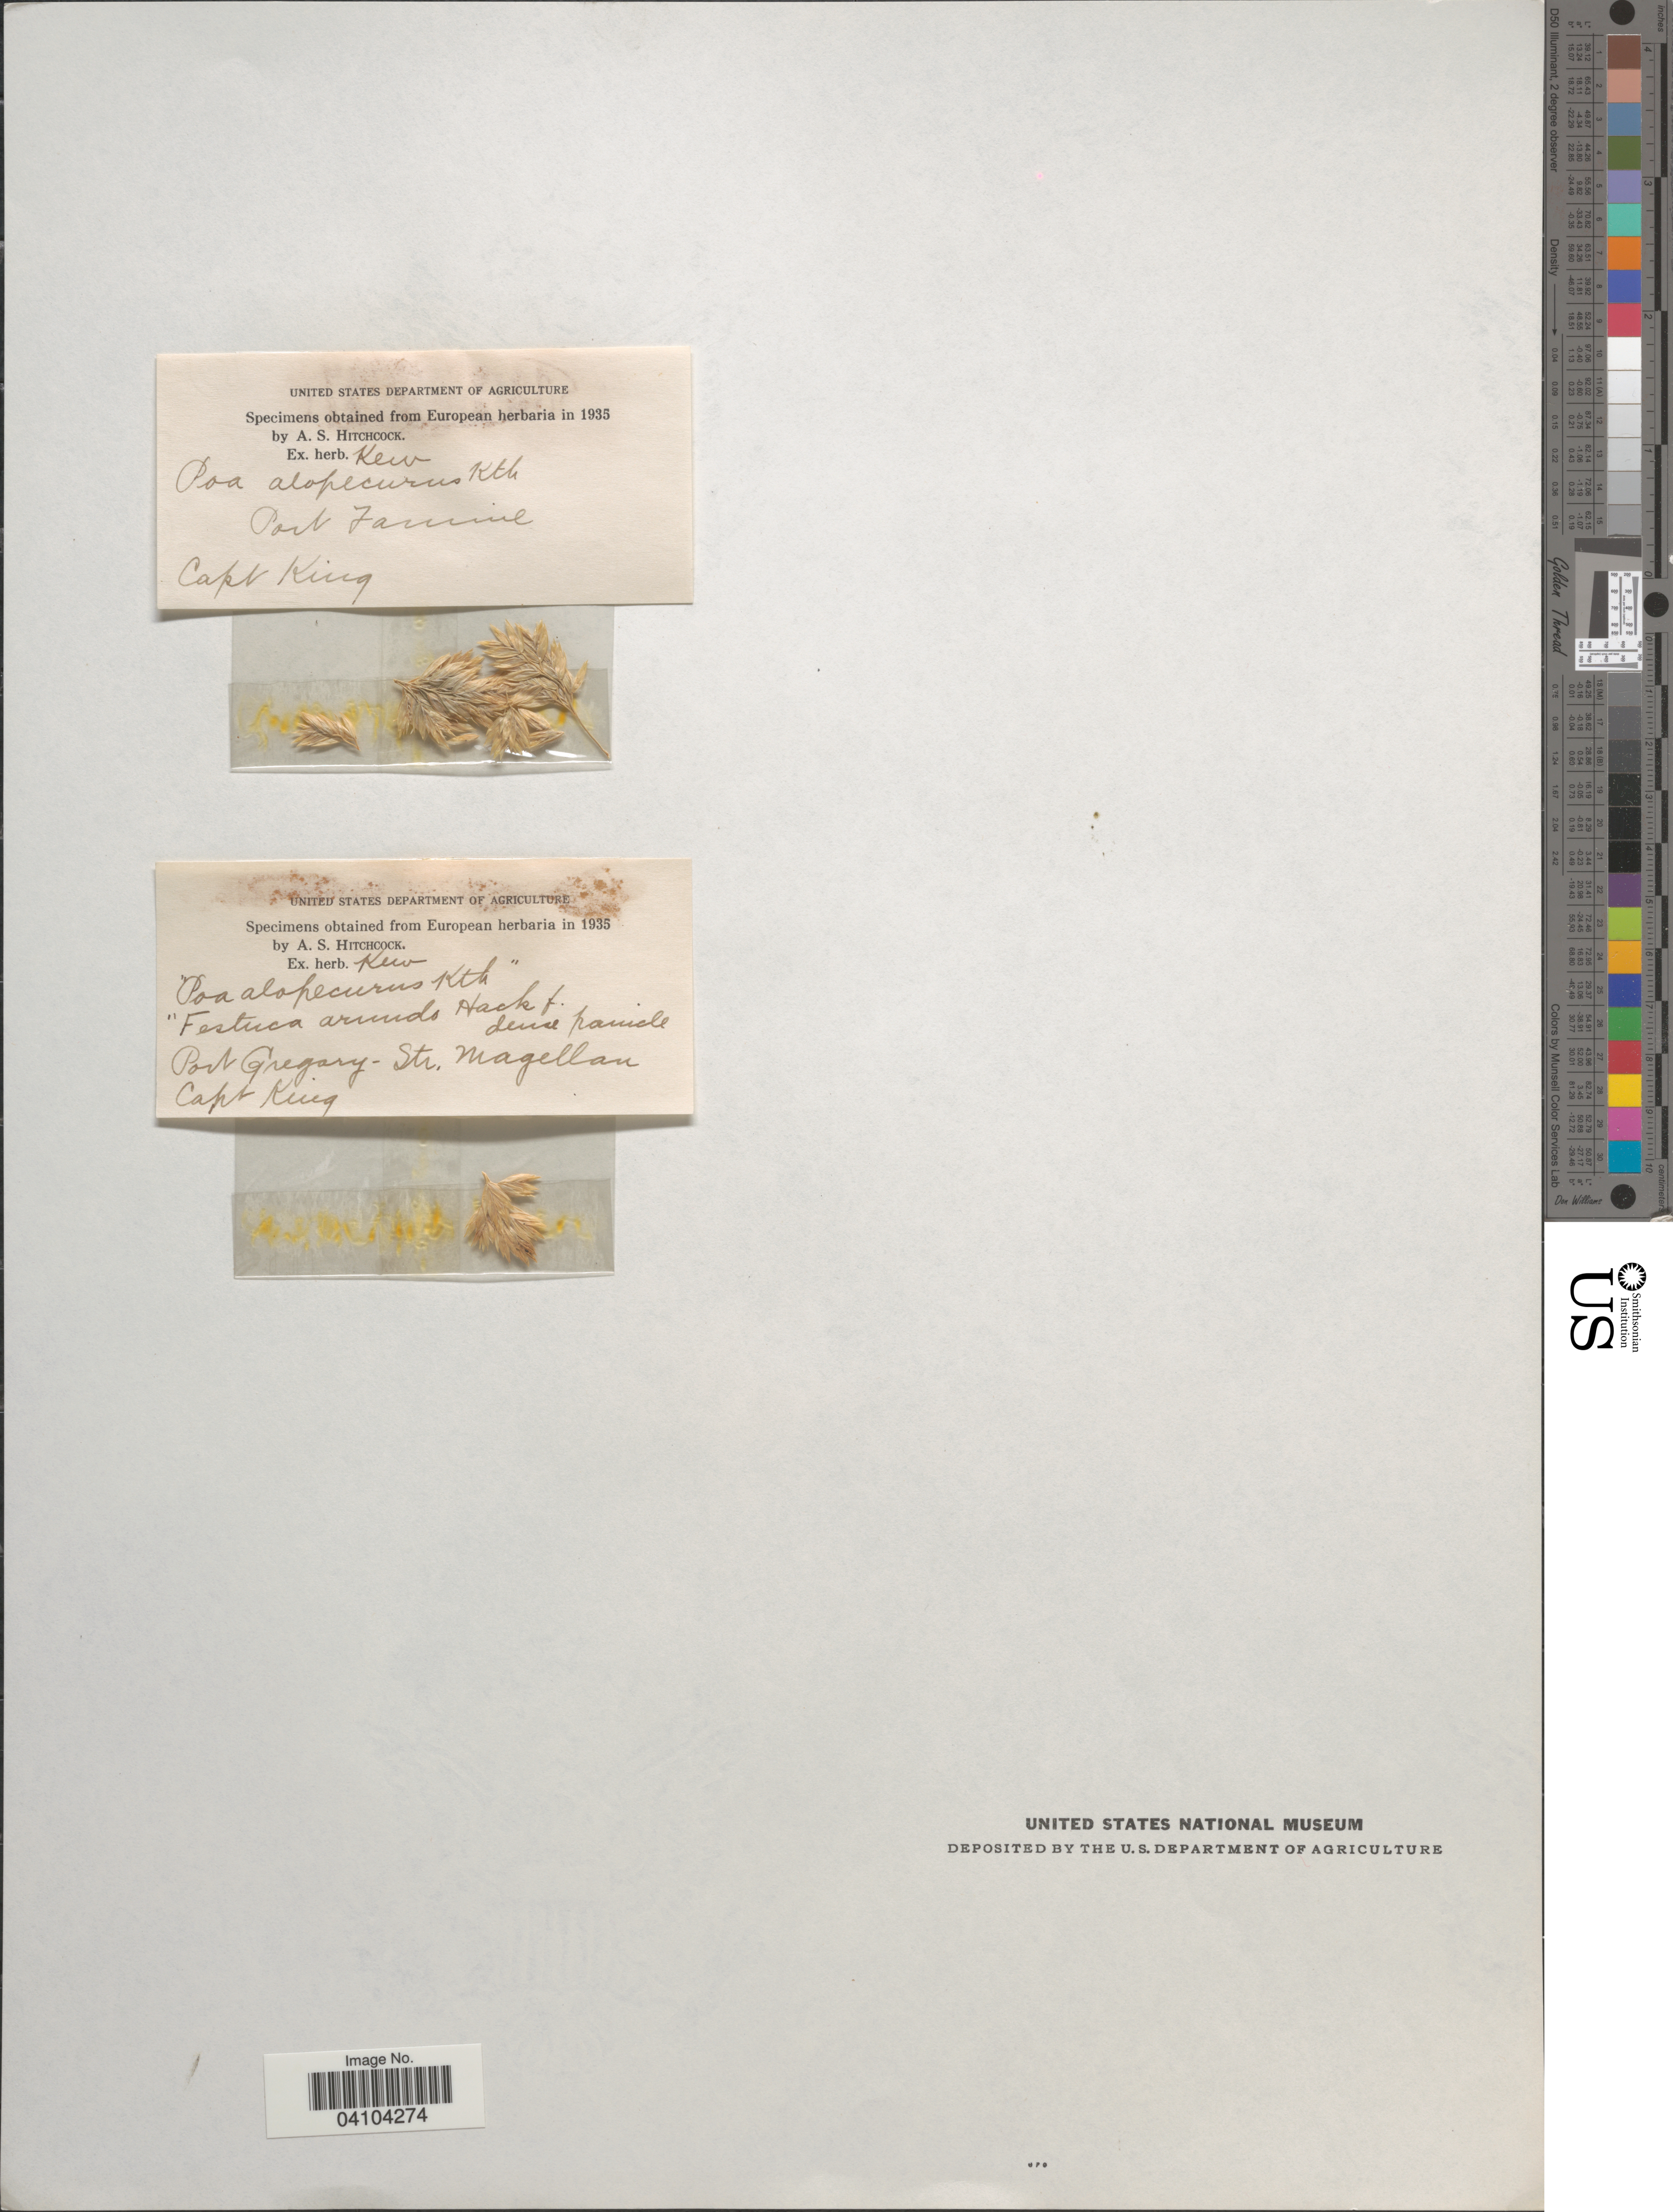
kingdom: Plantae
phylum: Tracheophyta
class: Liliopsida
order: Poales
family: Poaceae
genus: Poa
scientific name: Poa alopecurus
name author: (Gaudich. ex Mirb.) Kunth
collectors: P. P. King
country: Chile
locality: Port Gregory - Str. Magellan.